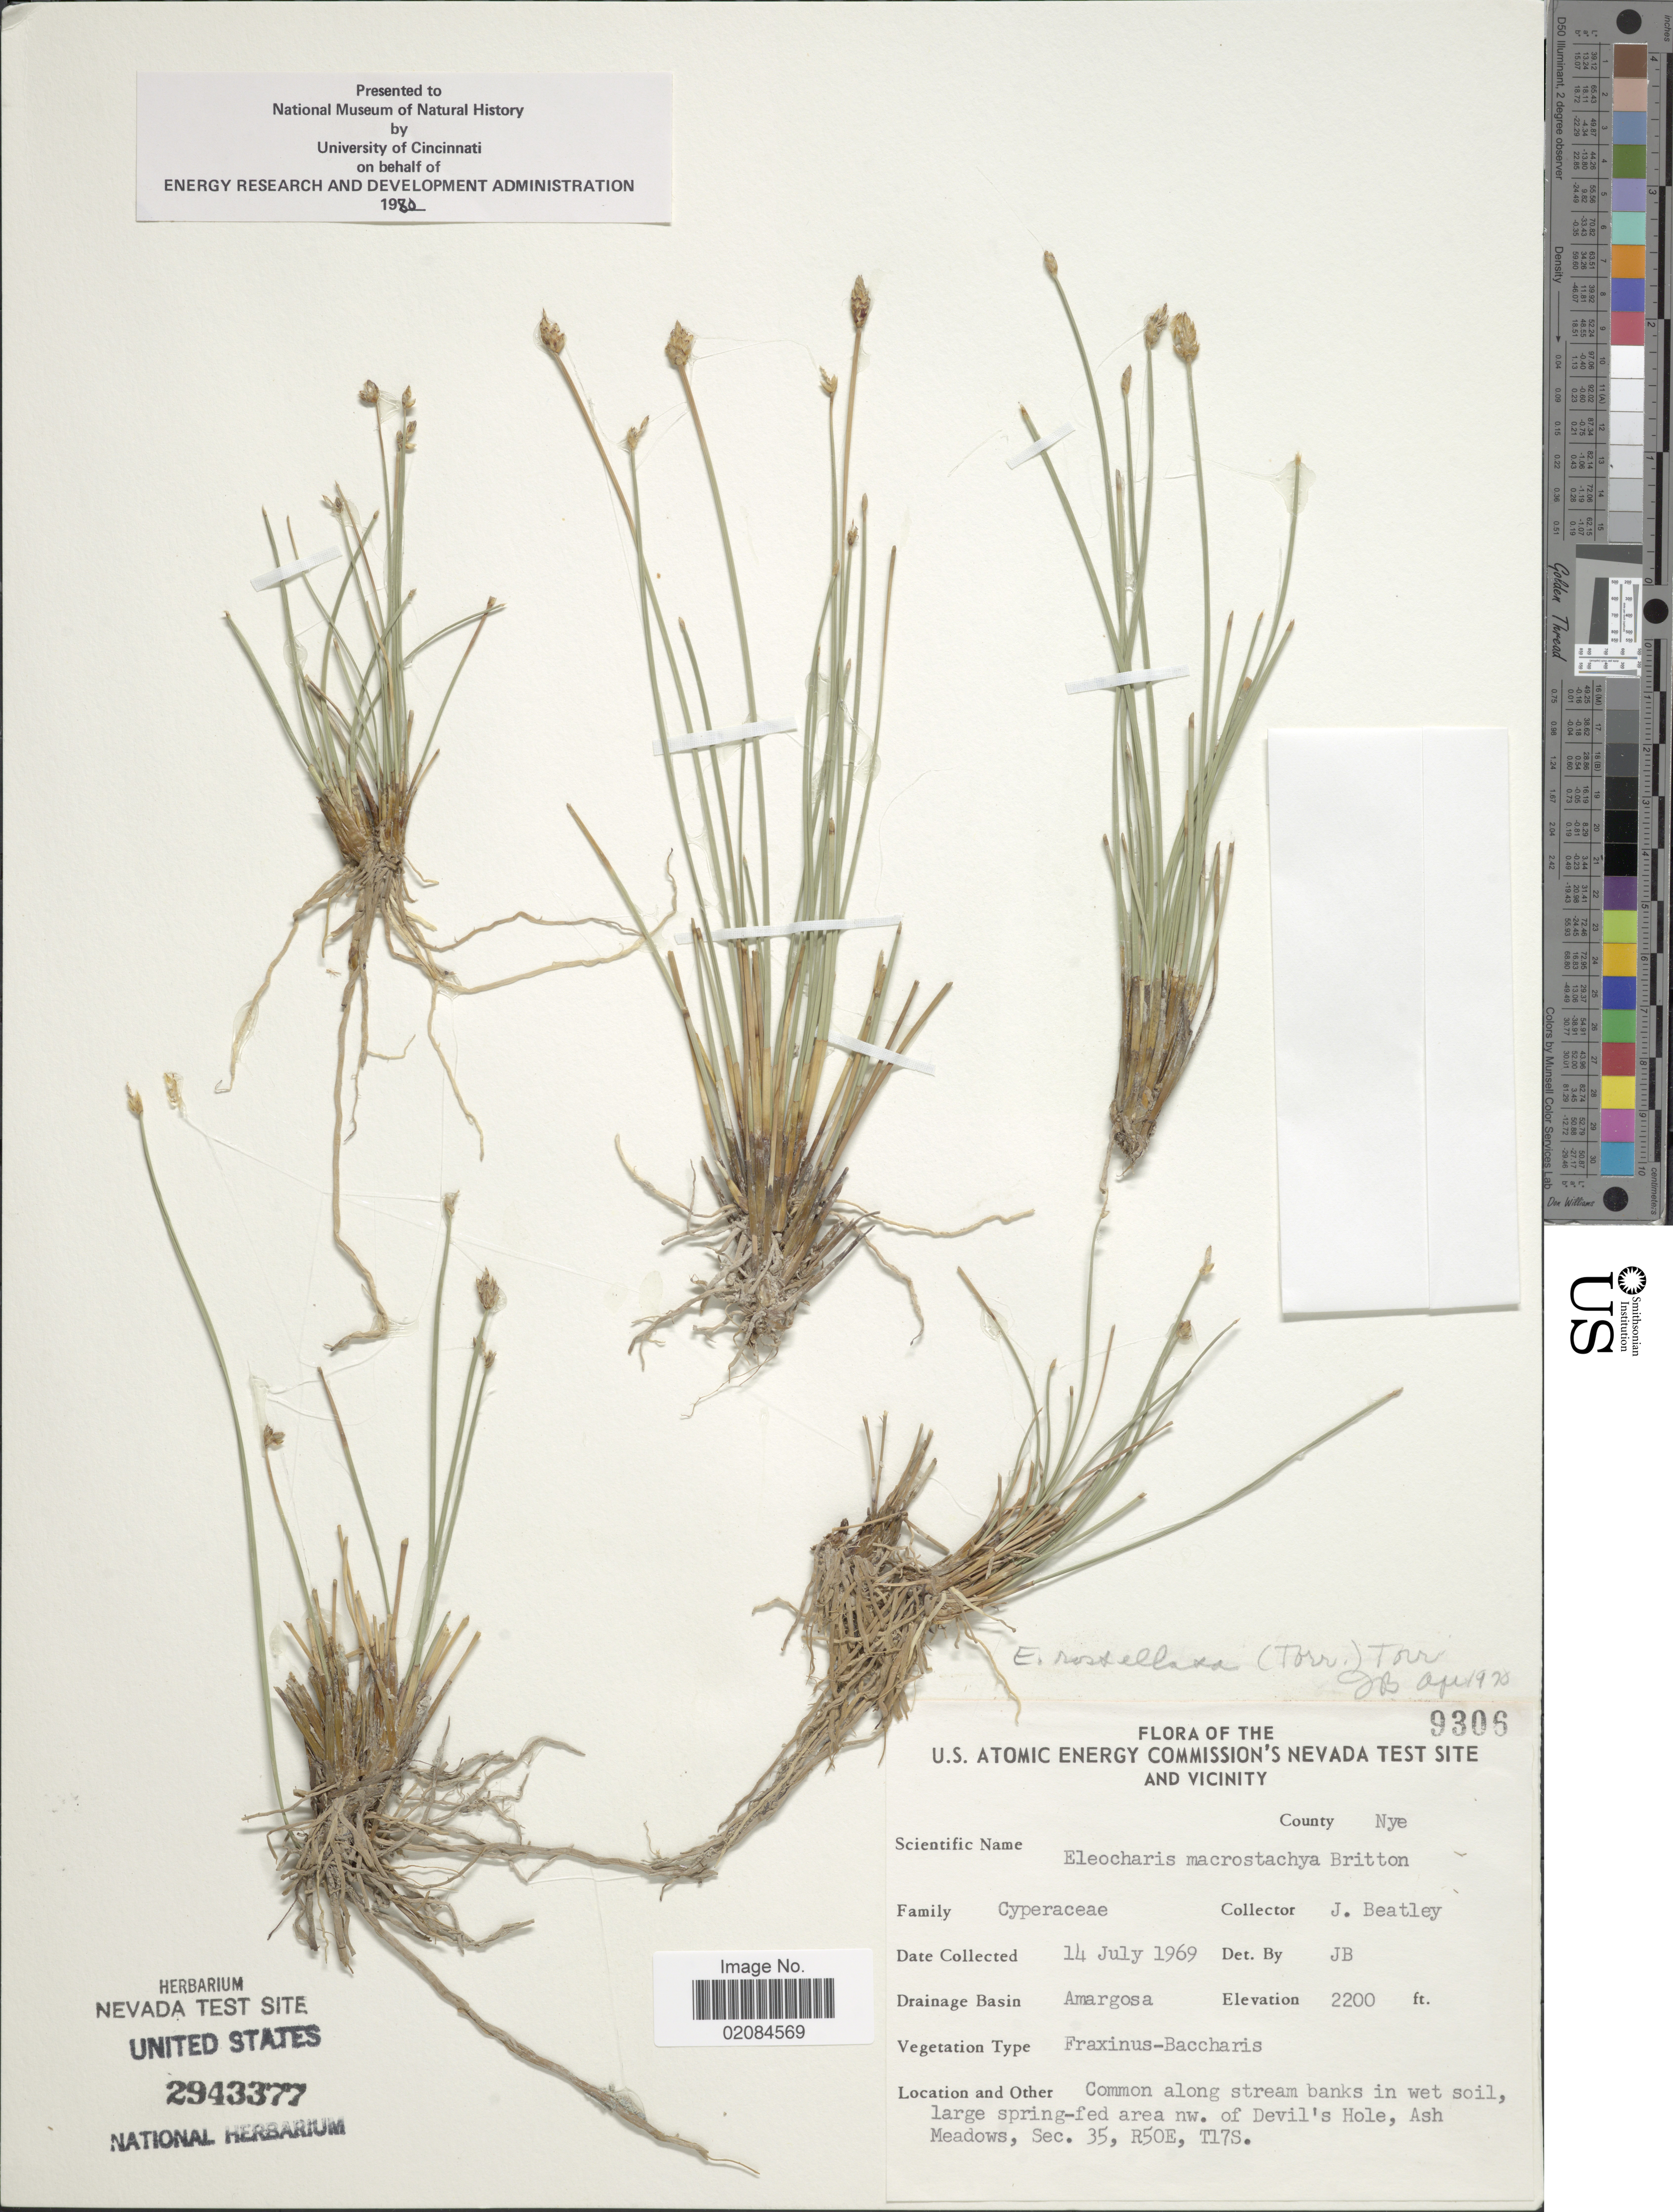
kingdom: Plantae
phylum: Tracheophyta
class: Liliopsida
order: Poales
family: Cyperaceae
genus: Eleocharis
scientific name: Eleocharis rostellata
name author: (Torr.) Torr.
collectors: J. C. Beatley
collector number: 9306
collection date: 1969-07-14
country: United States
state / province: Nevada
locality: U. S. Atomic Energy Commission's Nevada Test Site and Vicinity. County Nye. area nw. of Devil's Hole Meadows, Sec. 35, R50E, T17S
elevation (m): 671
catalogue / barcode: US 2943377